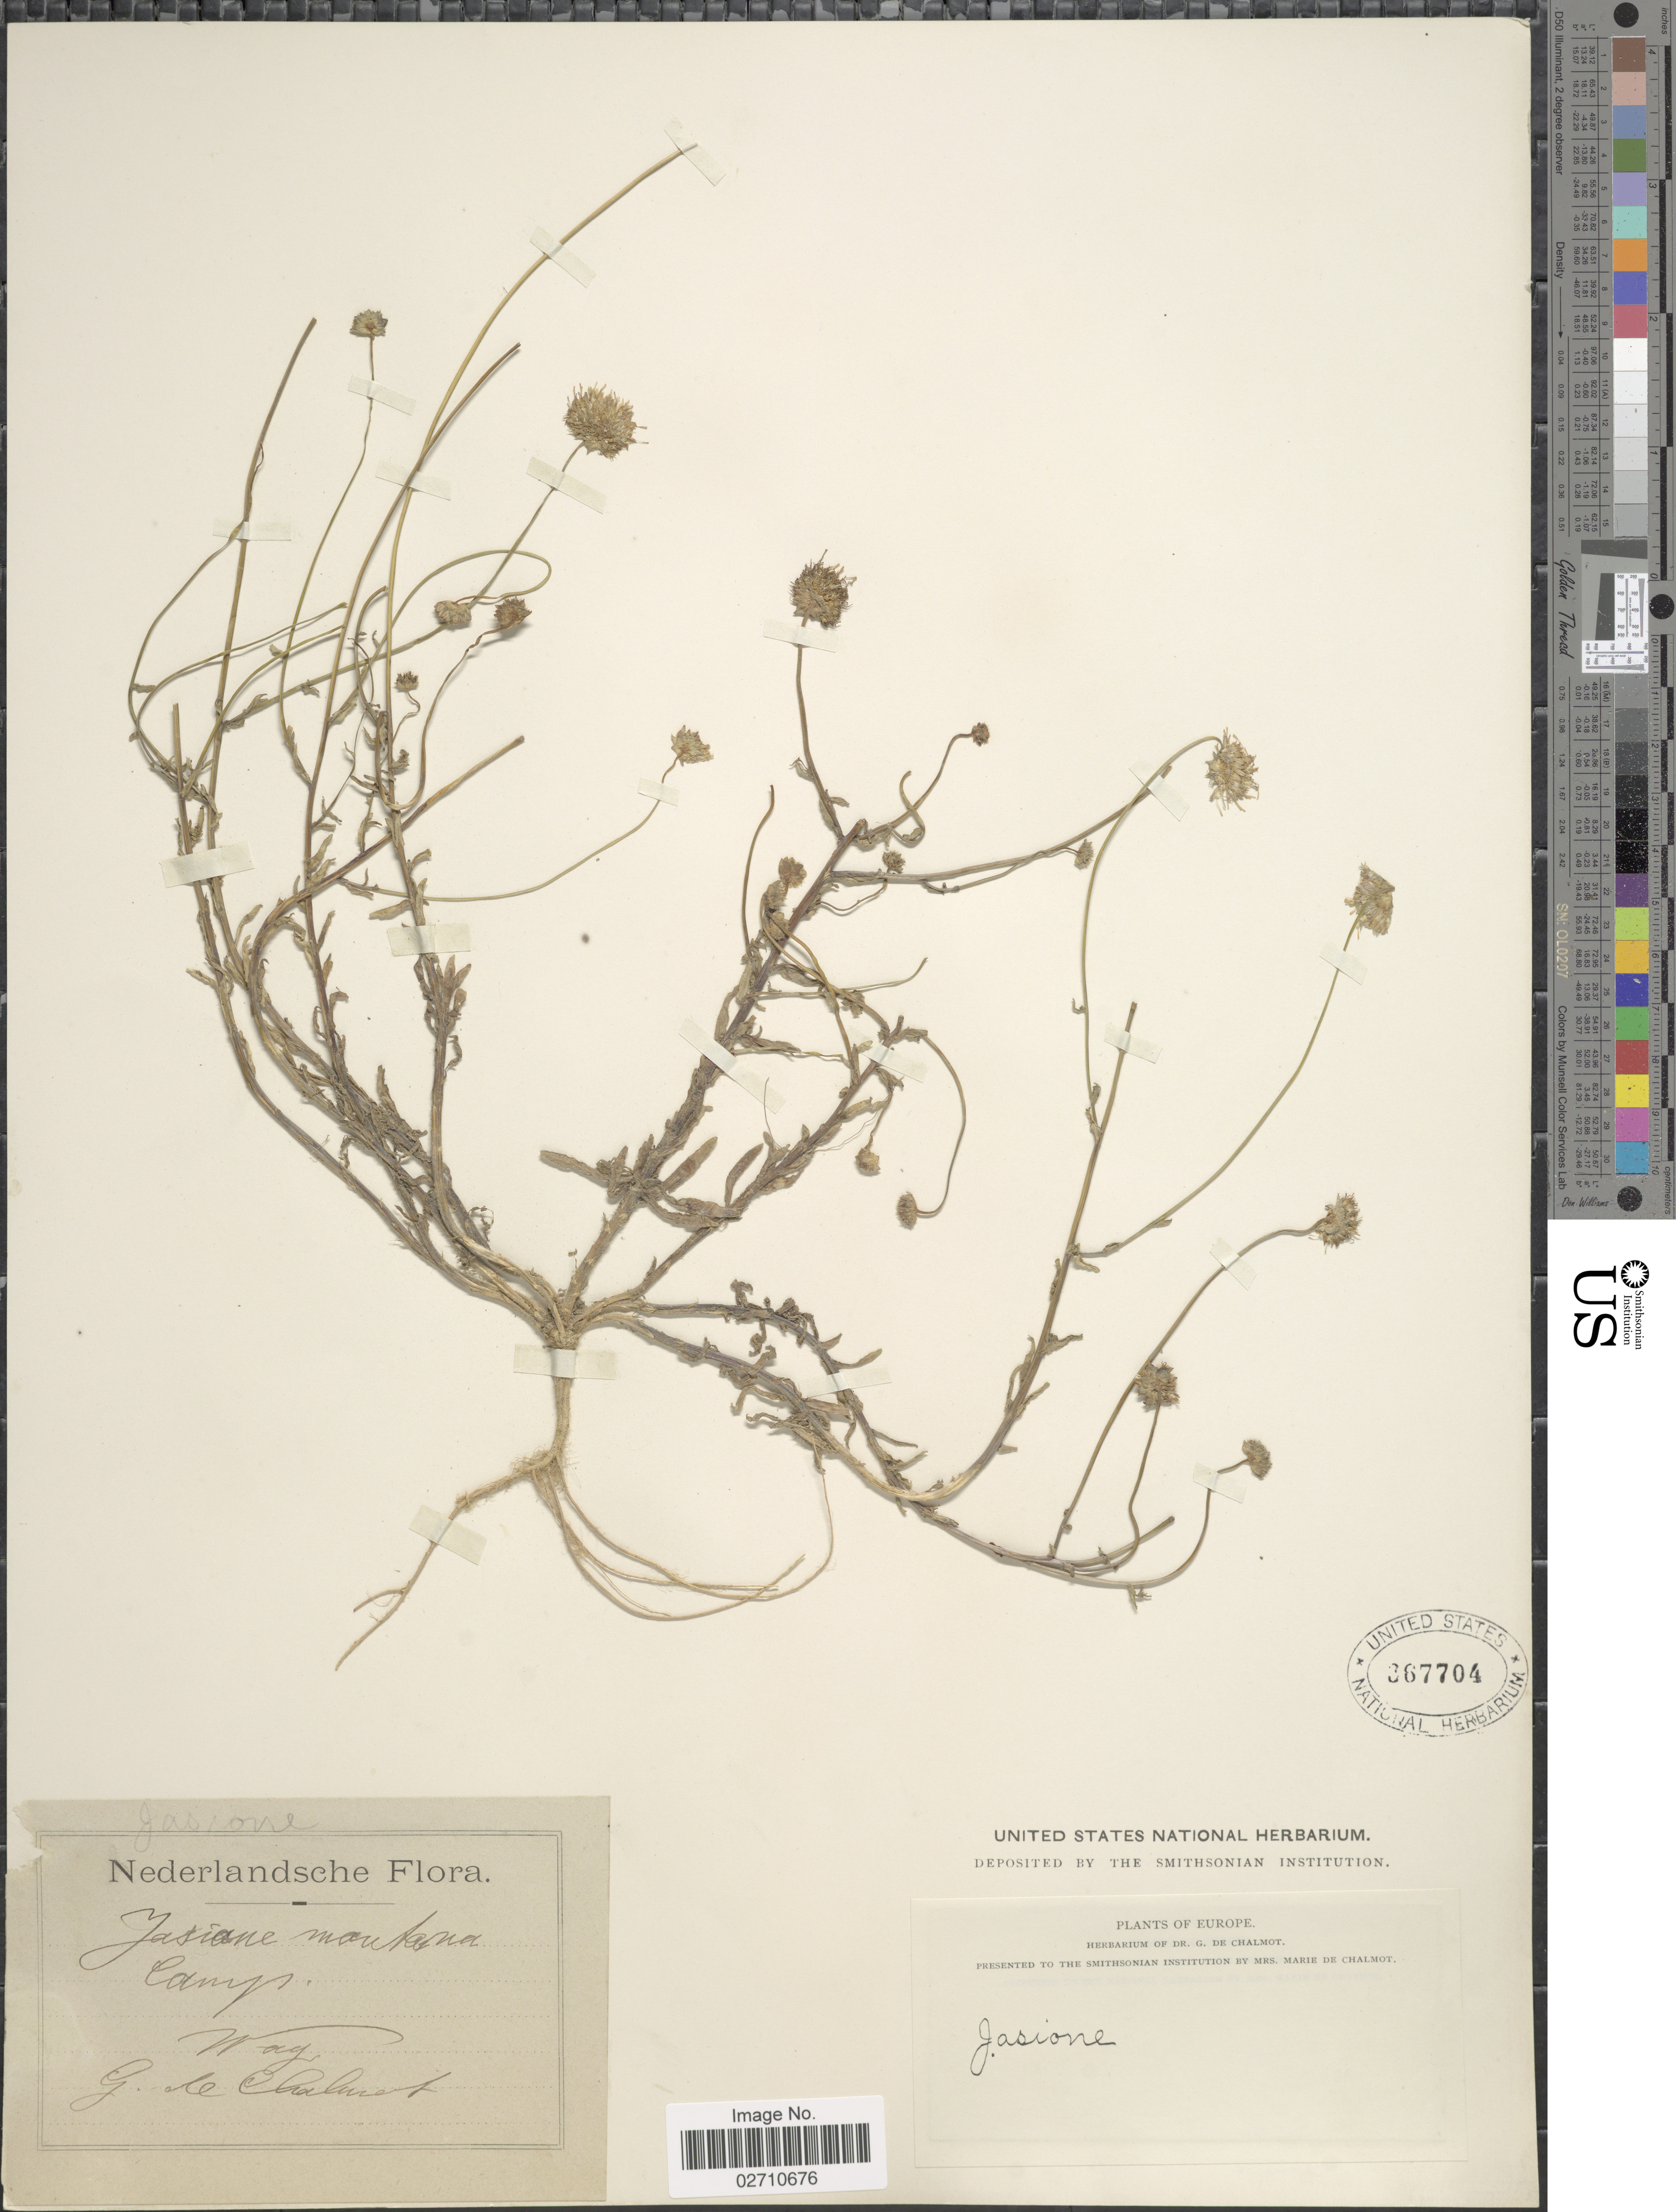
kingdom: Plantae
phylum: Tracheophyta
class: Magnoliopsida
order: Asterales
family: Campanulaceae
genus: Jasione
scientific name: Jasione montana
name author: L.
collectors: G. de Chalmot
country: Netherlands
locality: Nederlandsche, Wag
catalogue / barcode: US 367704